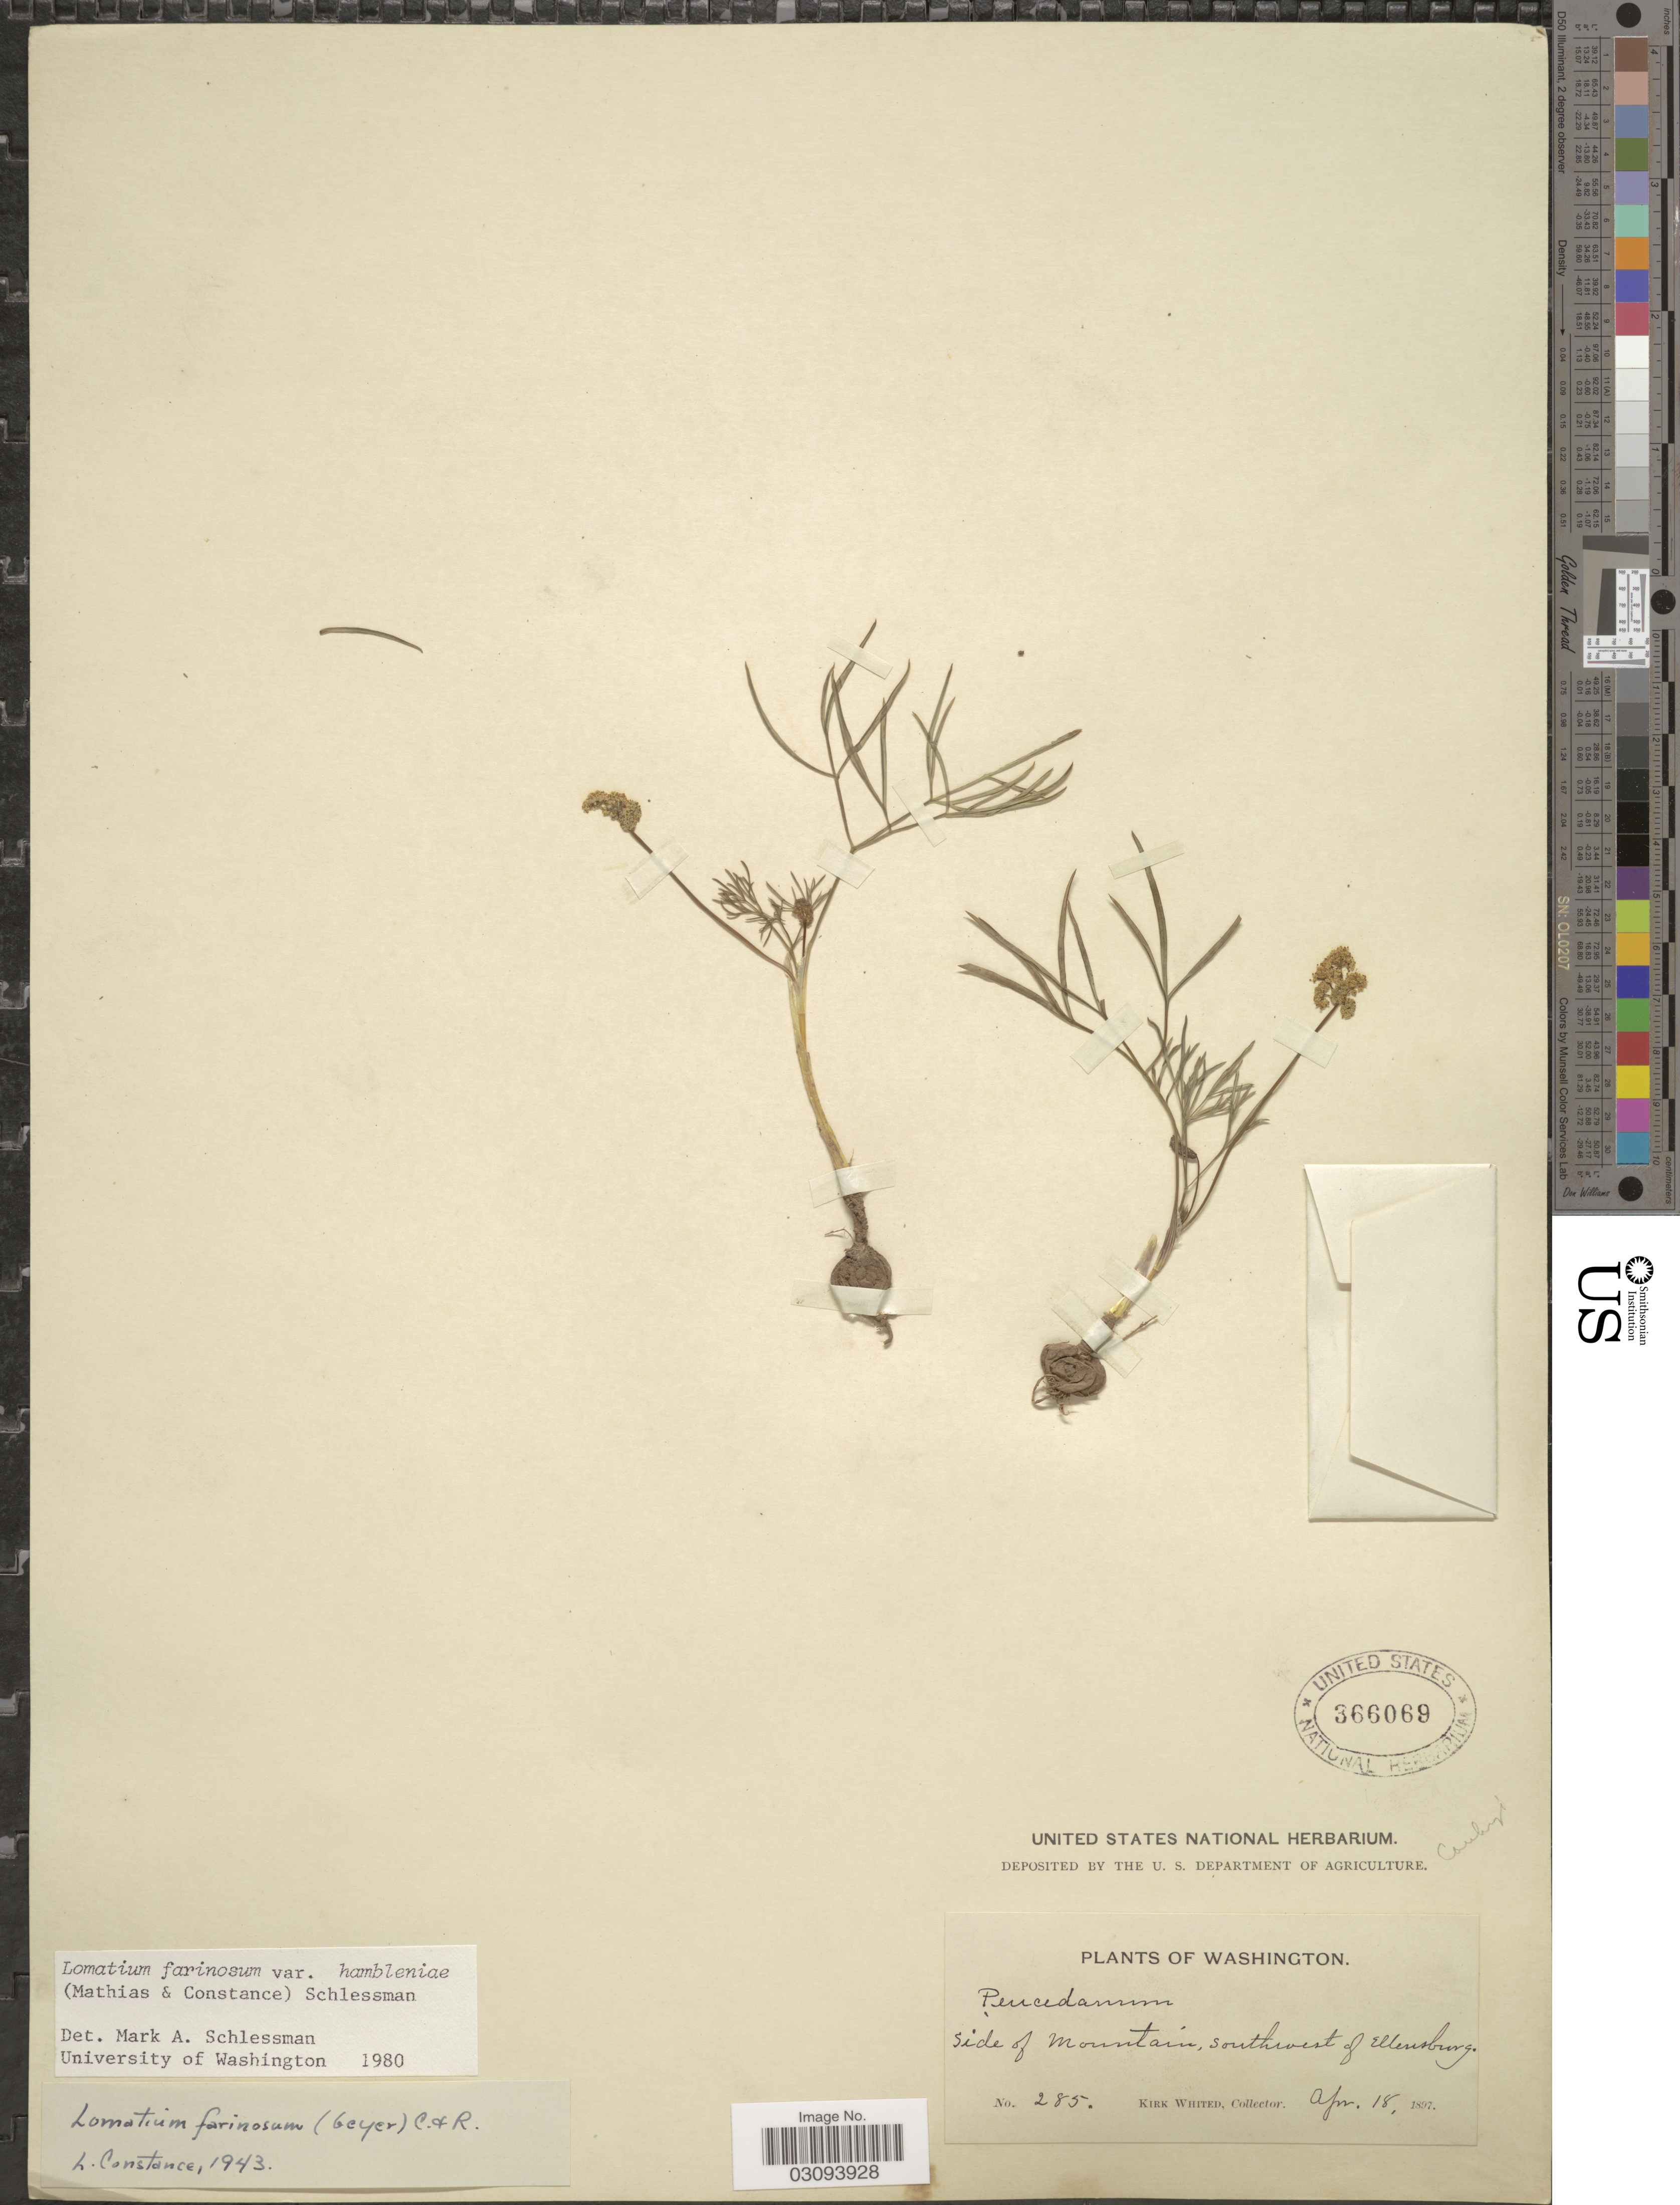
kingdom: Plantae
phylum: Tracheophyta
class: Magnoliopsida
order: Apiales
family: Apiaceae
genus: Lomatium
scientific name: Lomatium farinosum var. hambleniae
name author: (Mathias & Constance) Schlessman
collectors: K. Whited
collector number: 285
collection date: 1897-04-18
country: United States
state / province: Washington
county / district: Kittitas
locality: Side of Mountain, southwest of Ellensburg.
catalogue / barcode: US 366069